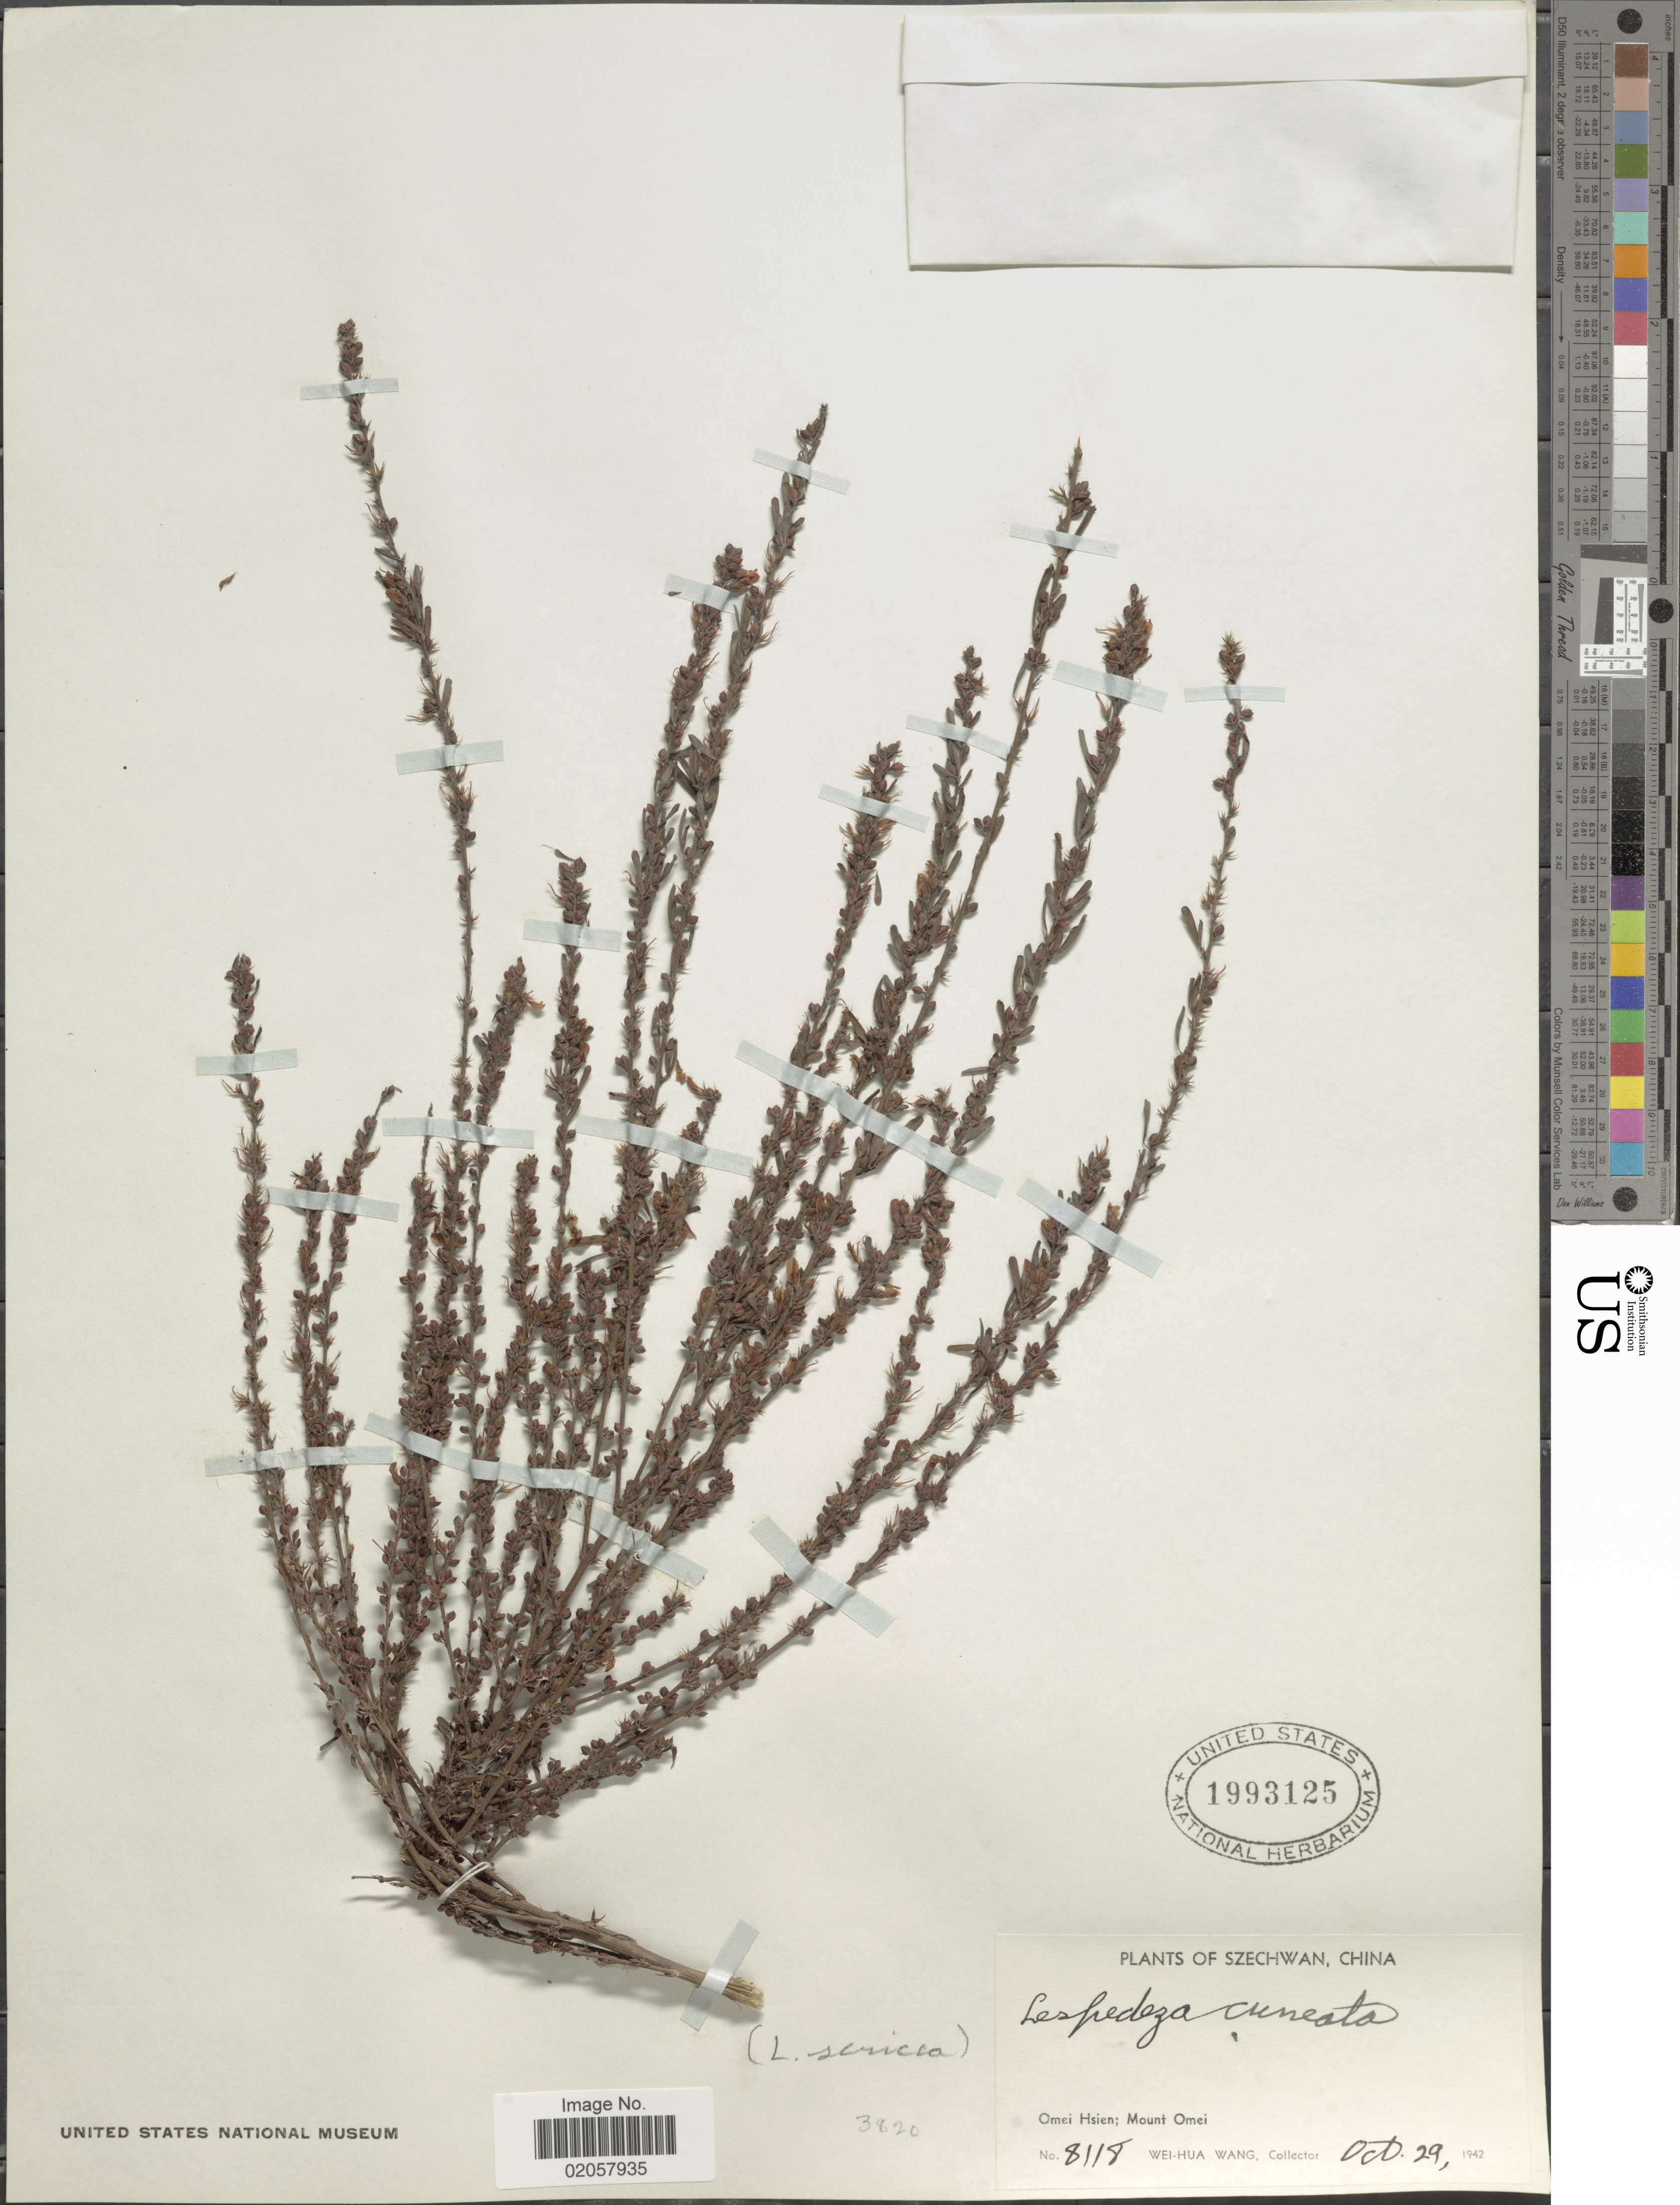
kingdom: Plantae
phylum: Tracheophyta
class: Magnoliopsida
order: Fabales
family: Fabaceae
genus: Lespedeza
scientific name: Lespedeza cuneata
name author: (Dum. Cours.) G. Don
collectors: W. Wang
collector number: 8118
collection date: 1942-10-29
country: China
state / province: Sichuan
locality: Szechwan, Omei Hsien; Mount Omei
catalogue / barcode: US 1993125